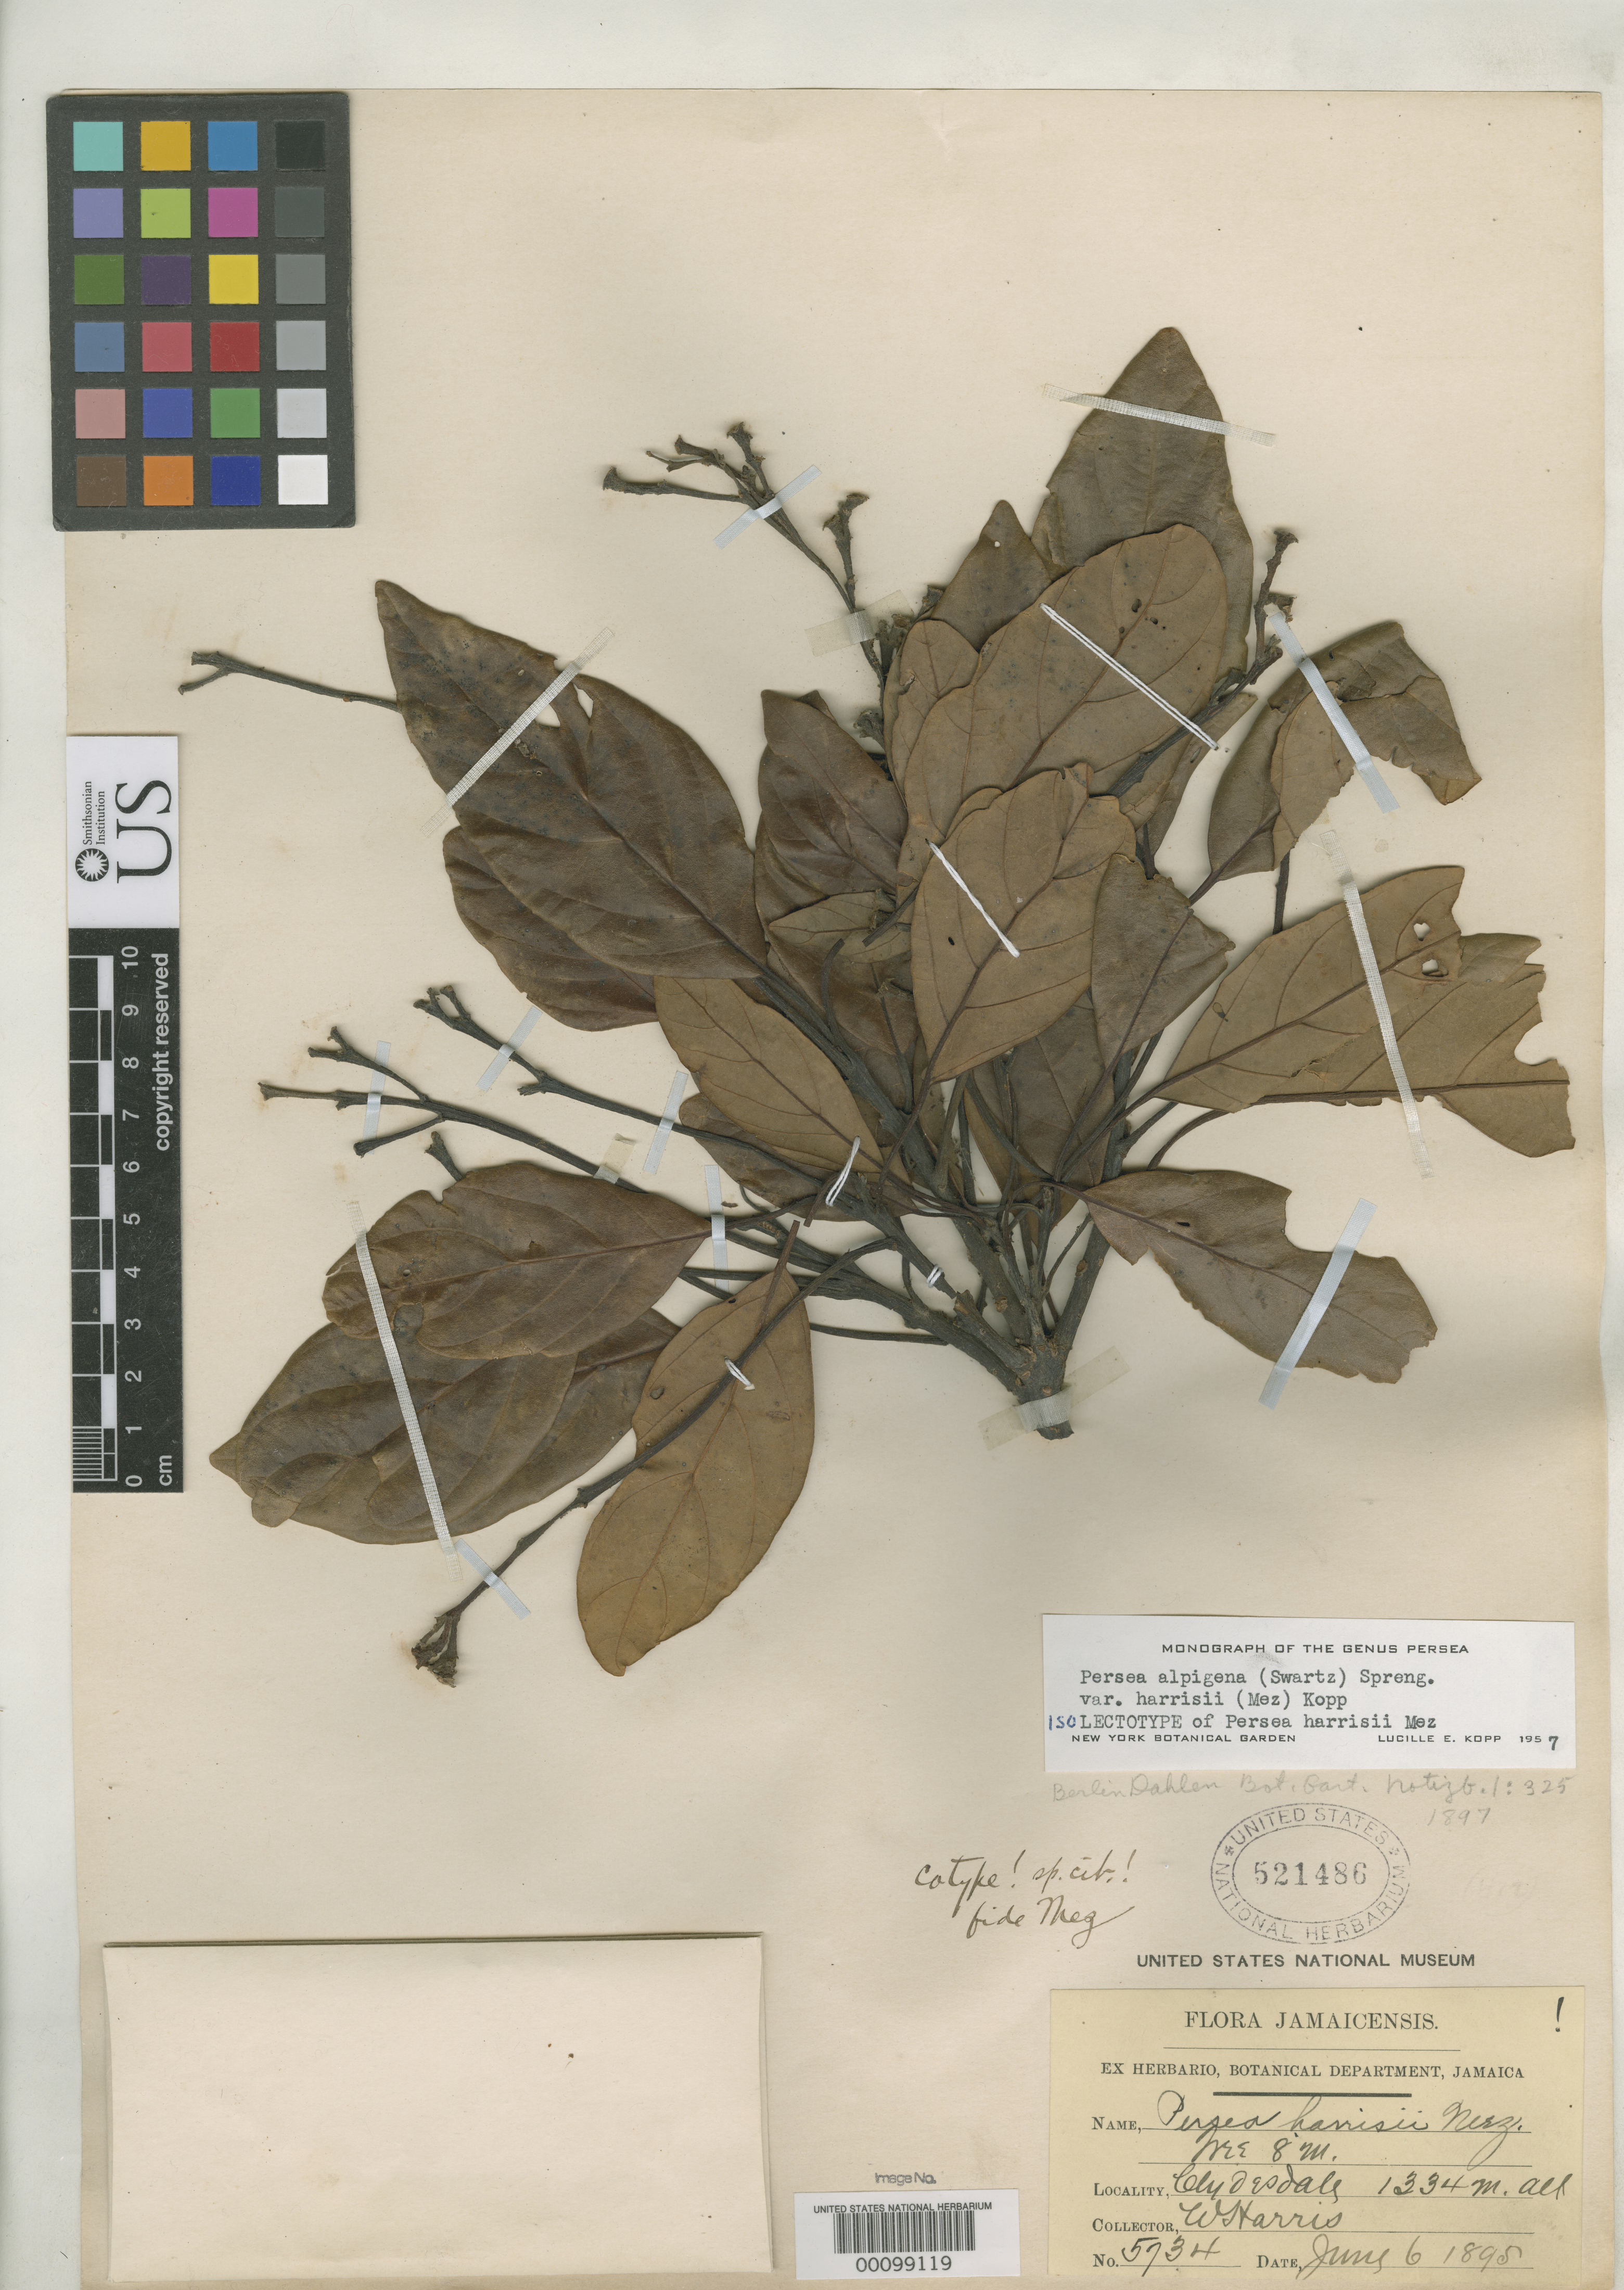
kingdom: Plantae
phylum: Tracheophyta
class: Magnoliopsida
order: Laurales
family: Lauraceae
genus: Persea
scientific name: Persea harrisii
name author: Mez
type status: Isolectotype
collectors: W. H. Harris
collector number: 5734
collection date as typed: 06 Jun 1895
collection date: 1895-06-06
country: Jamaica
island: Greater Antilles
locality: Clydesdale.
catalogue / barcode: US 521486